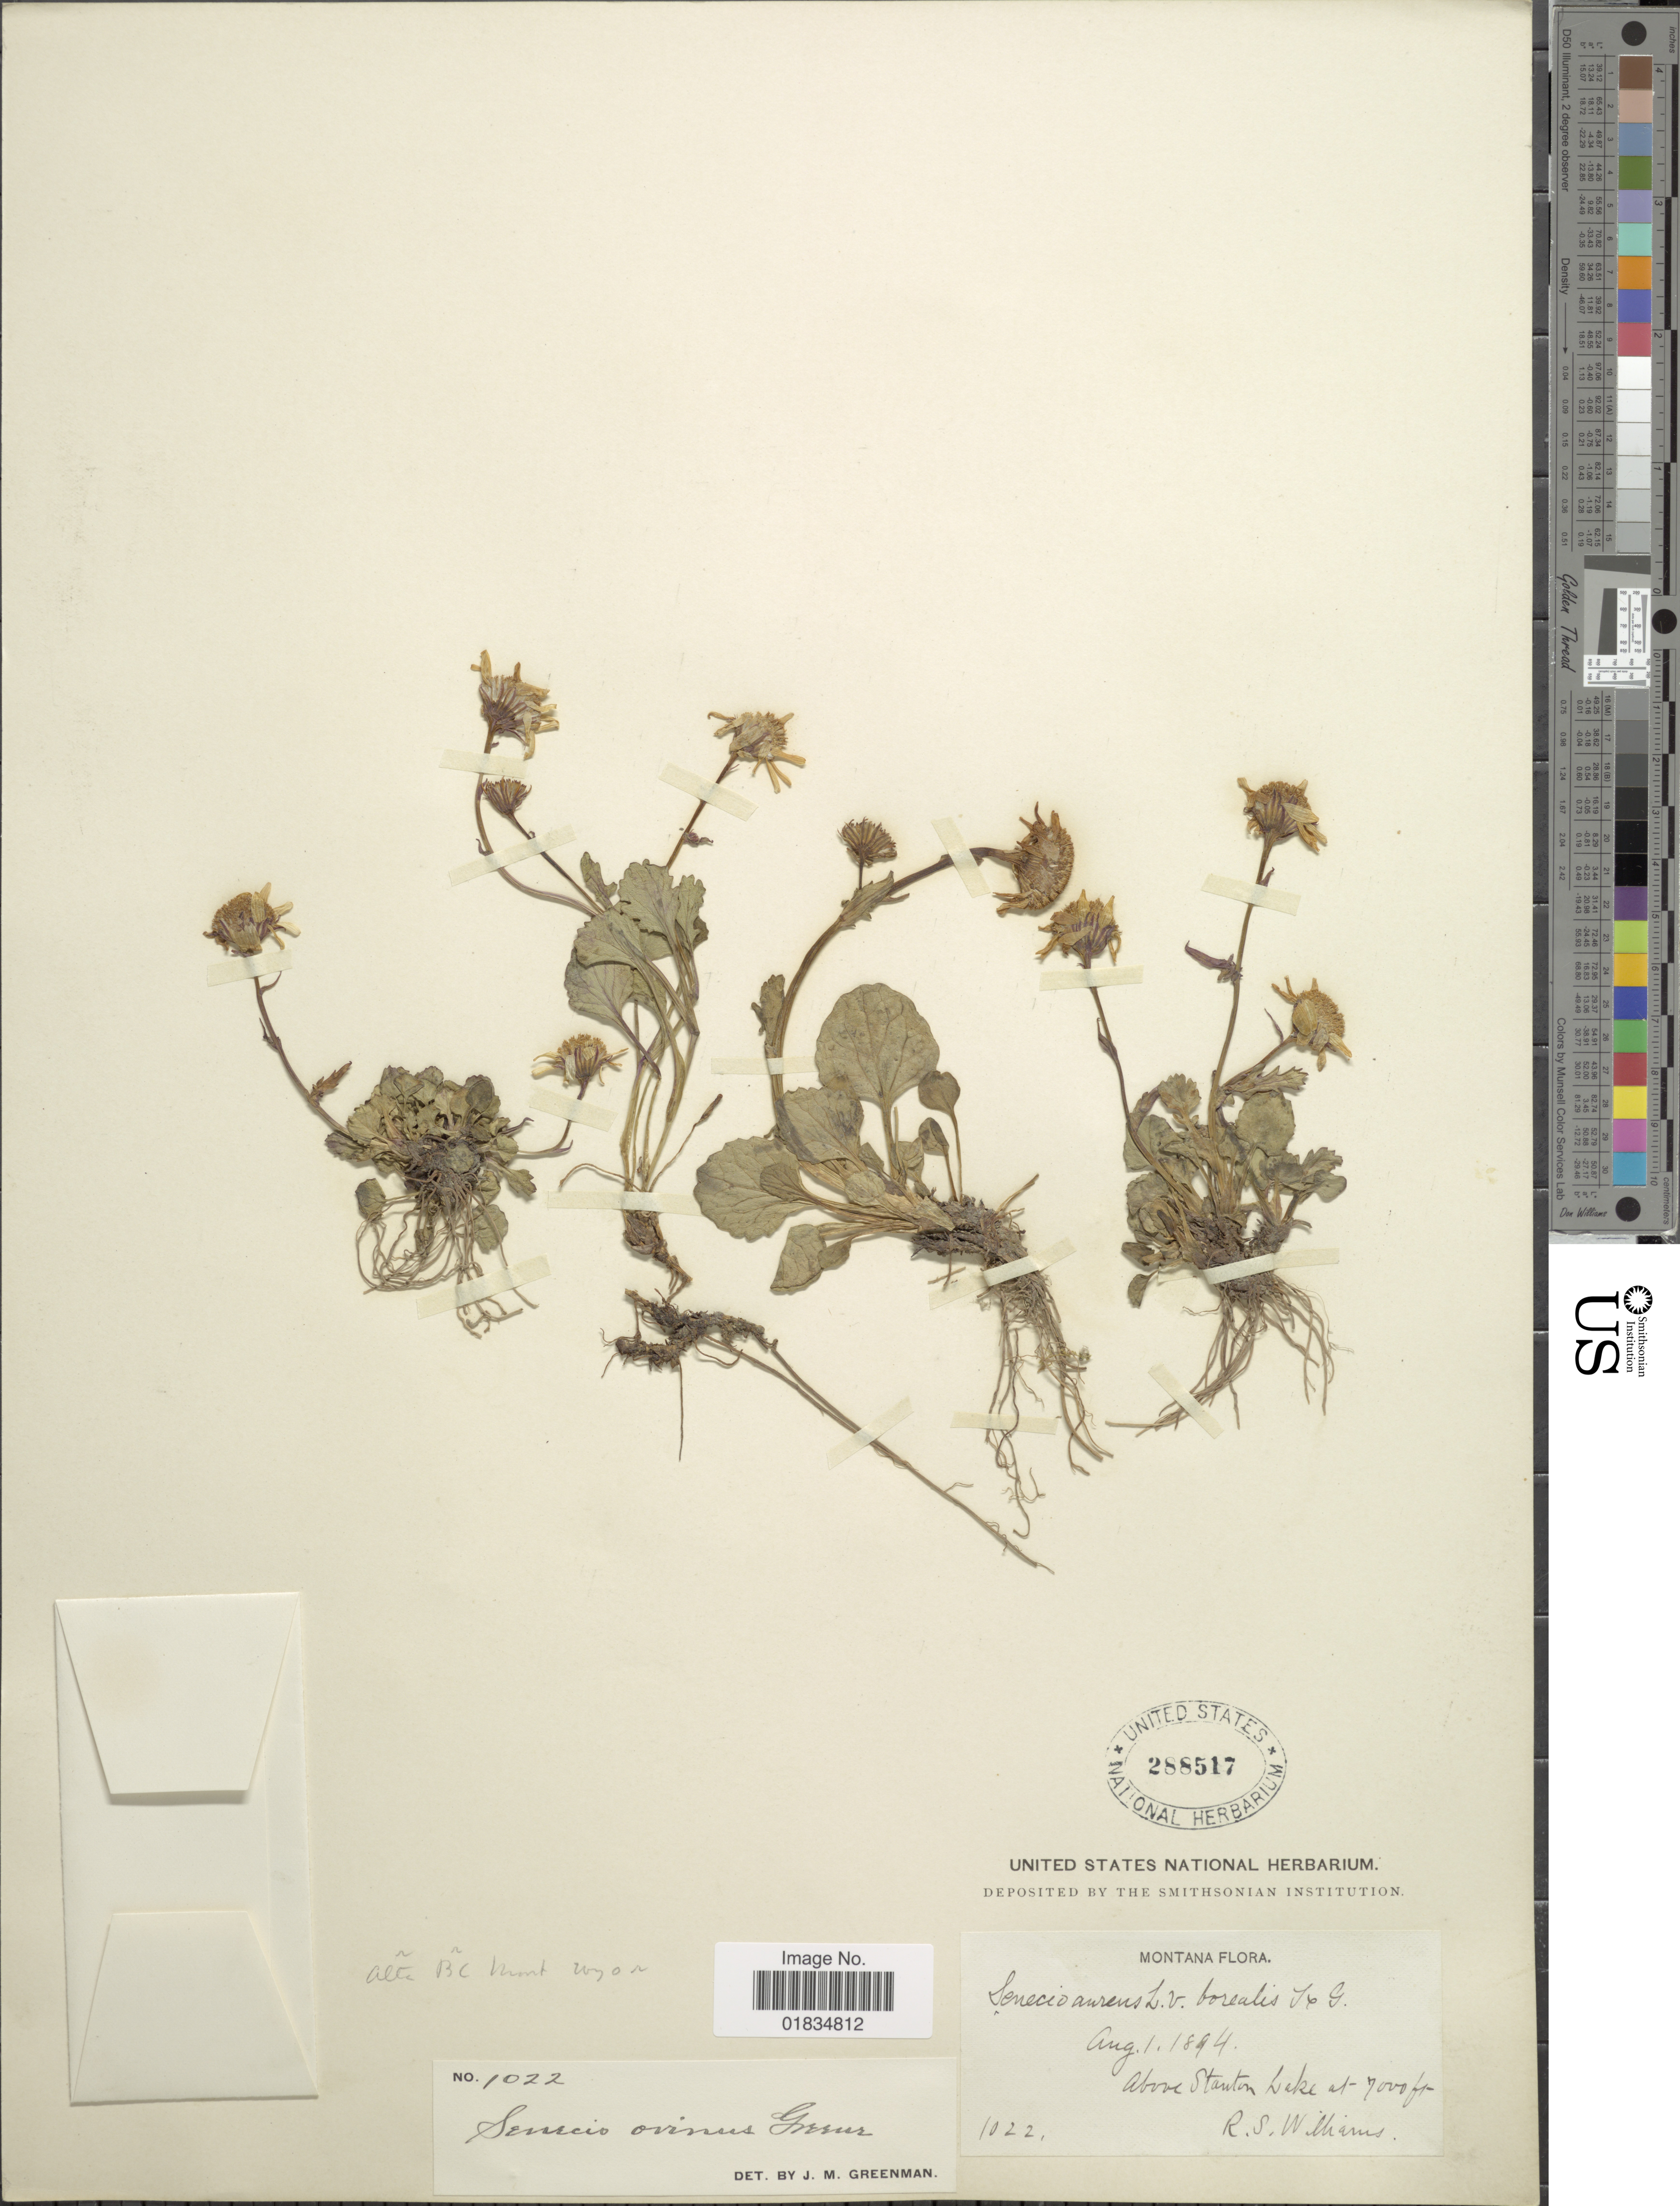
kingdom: Plantae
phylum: Tracheophyta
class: Magnoliopsida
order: Asterales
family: Asteraceae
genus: Packera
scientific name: Packera subnuda var. subnuda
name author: (DC.) Trock & T.M. Barkley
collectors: R. S. Williams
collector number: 1022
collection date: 1894-08-01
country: United States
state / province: Montana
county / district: Flathead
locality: Above Stanton Lake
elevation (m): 2134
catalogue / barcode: US 288517